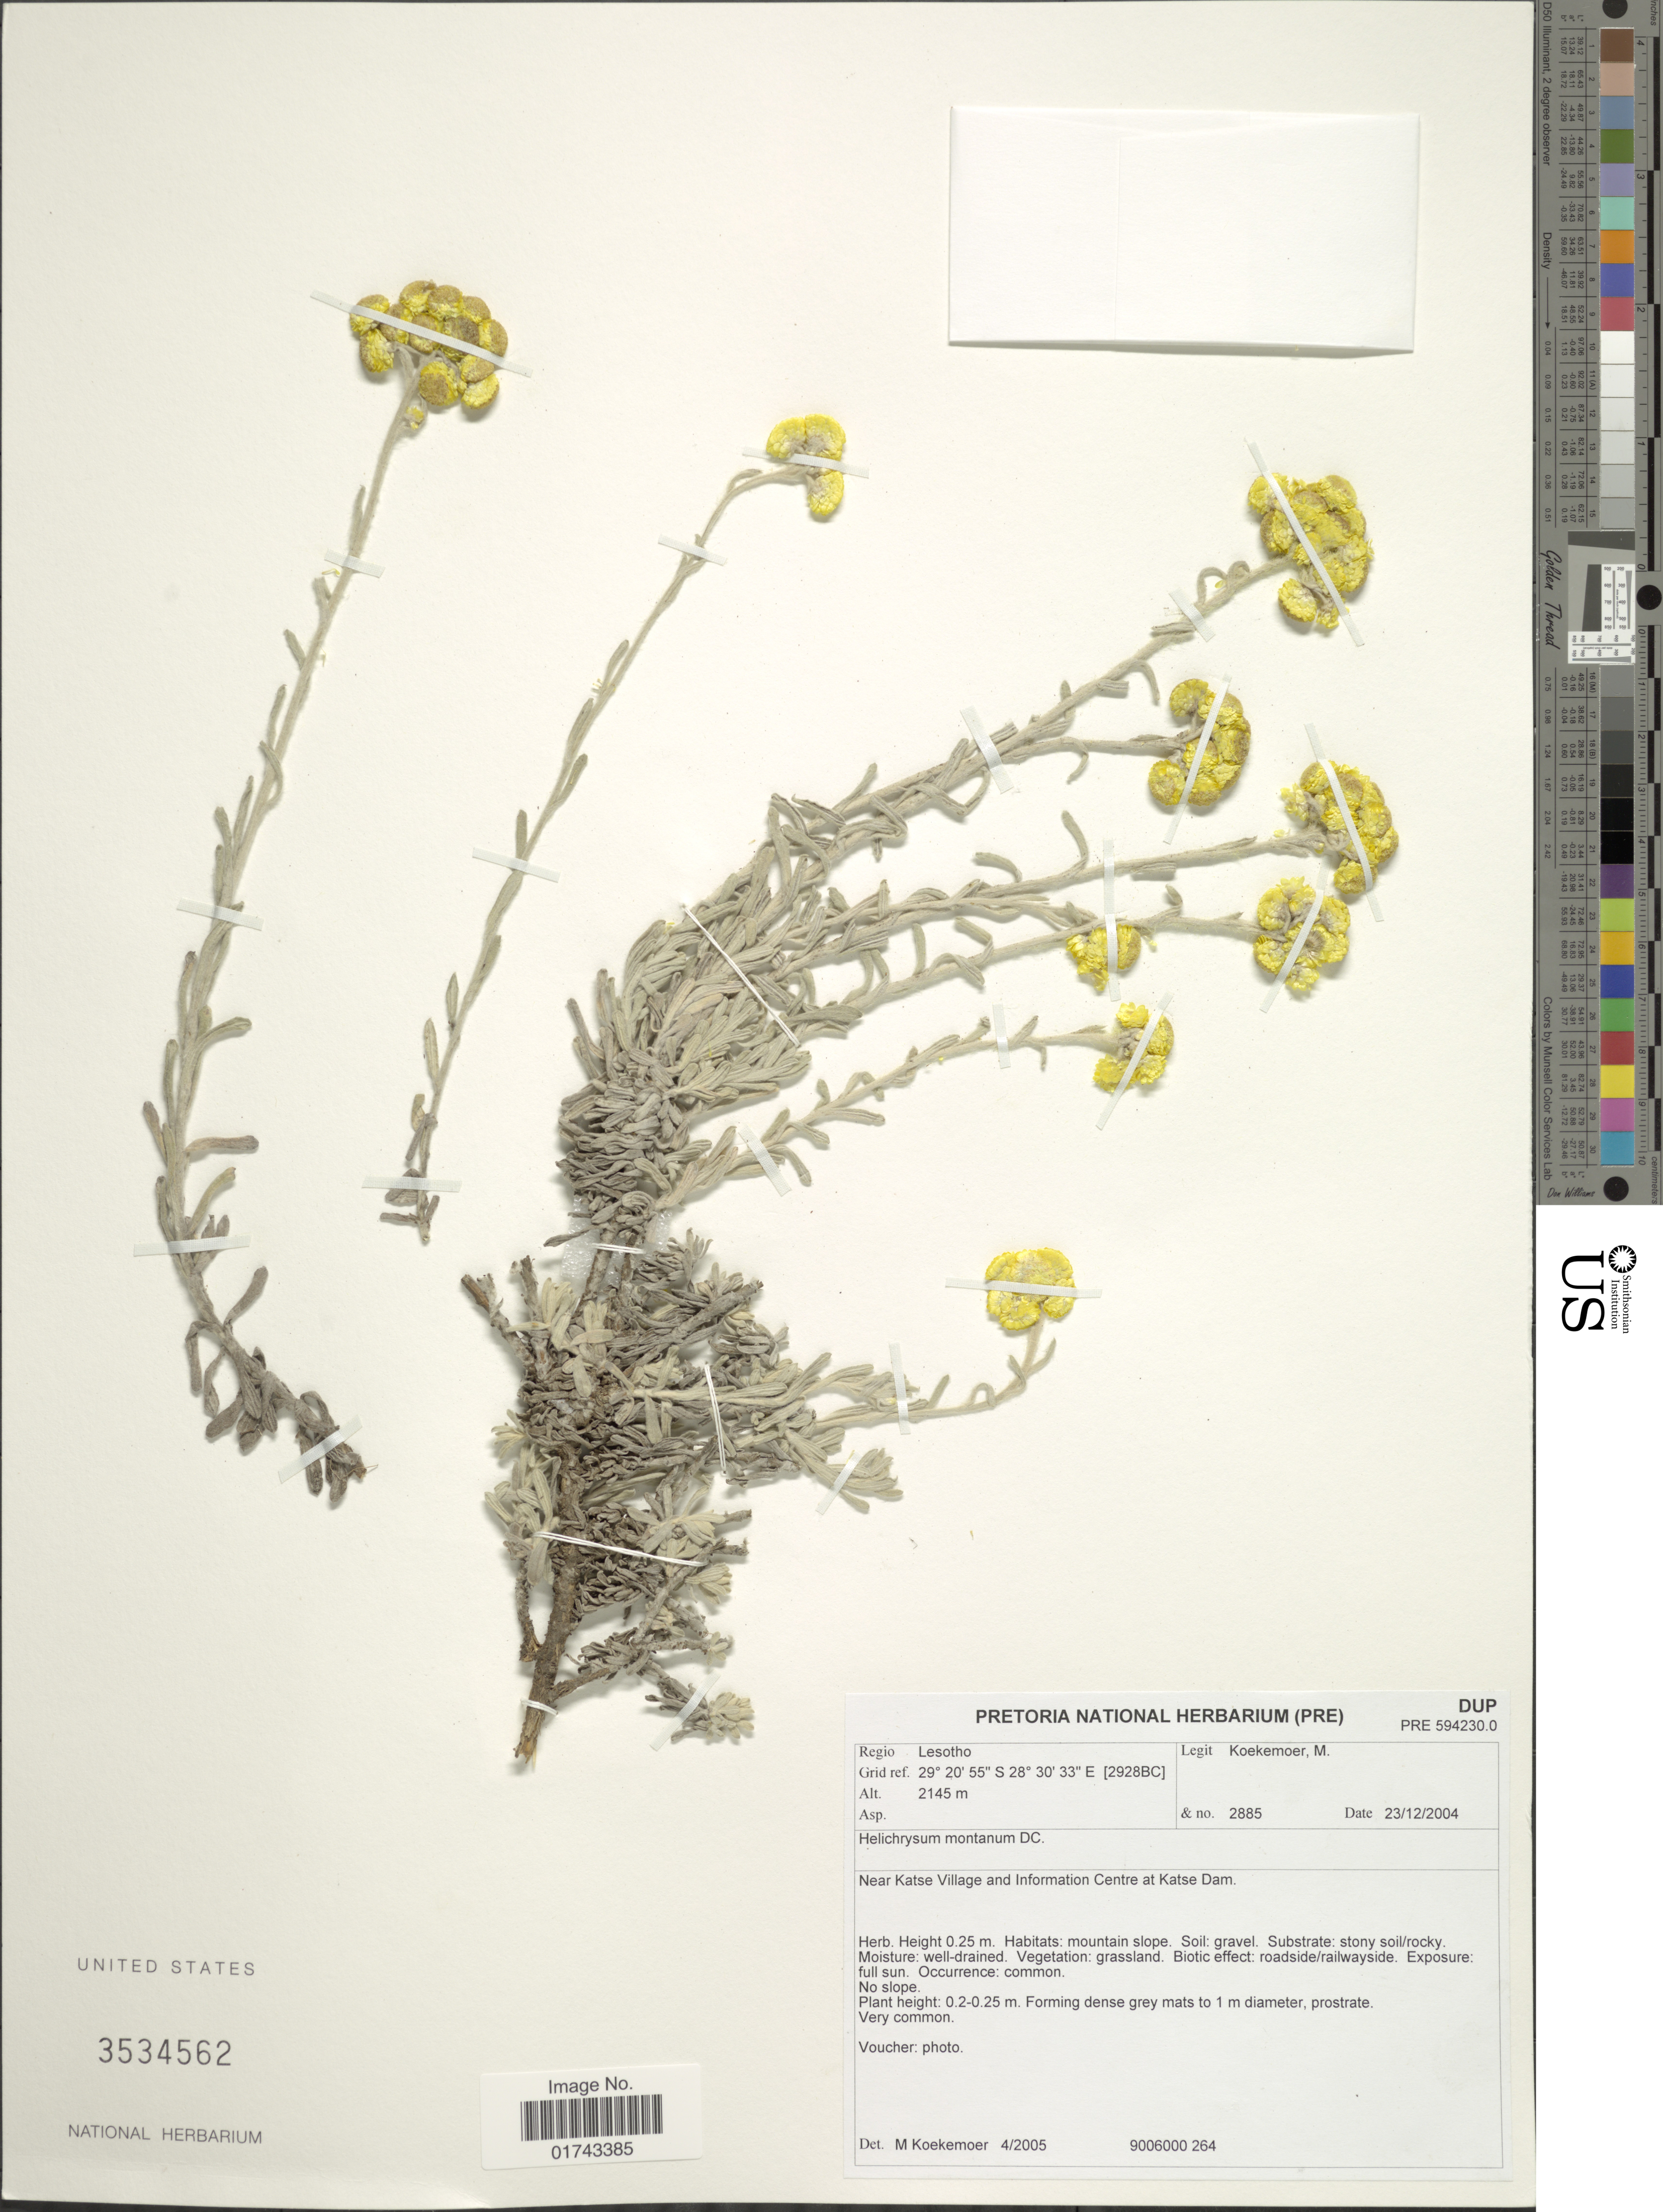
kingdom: Plantae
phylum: Tracheophyta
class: Magnoliopsida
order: Asterales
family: Asteraceae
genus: Helichrysum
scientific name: Helichrysum montanum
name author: DC.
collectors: M. Koekemoer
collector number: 2885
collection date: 2004-12-23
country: Lesotho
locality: Regio Lesotho, Grid ref. [2928BC], Near Katse Village and Information Centre at Katse Dam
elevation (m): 2145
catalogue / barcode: US 3534562